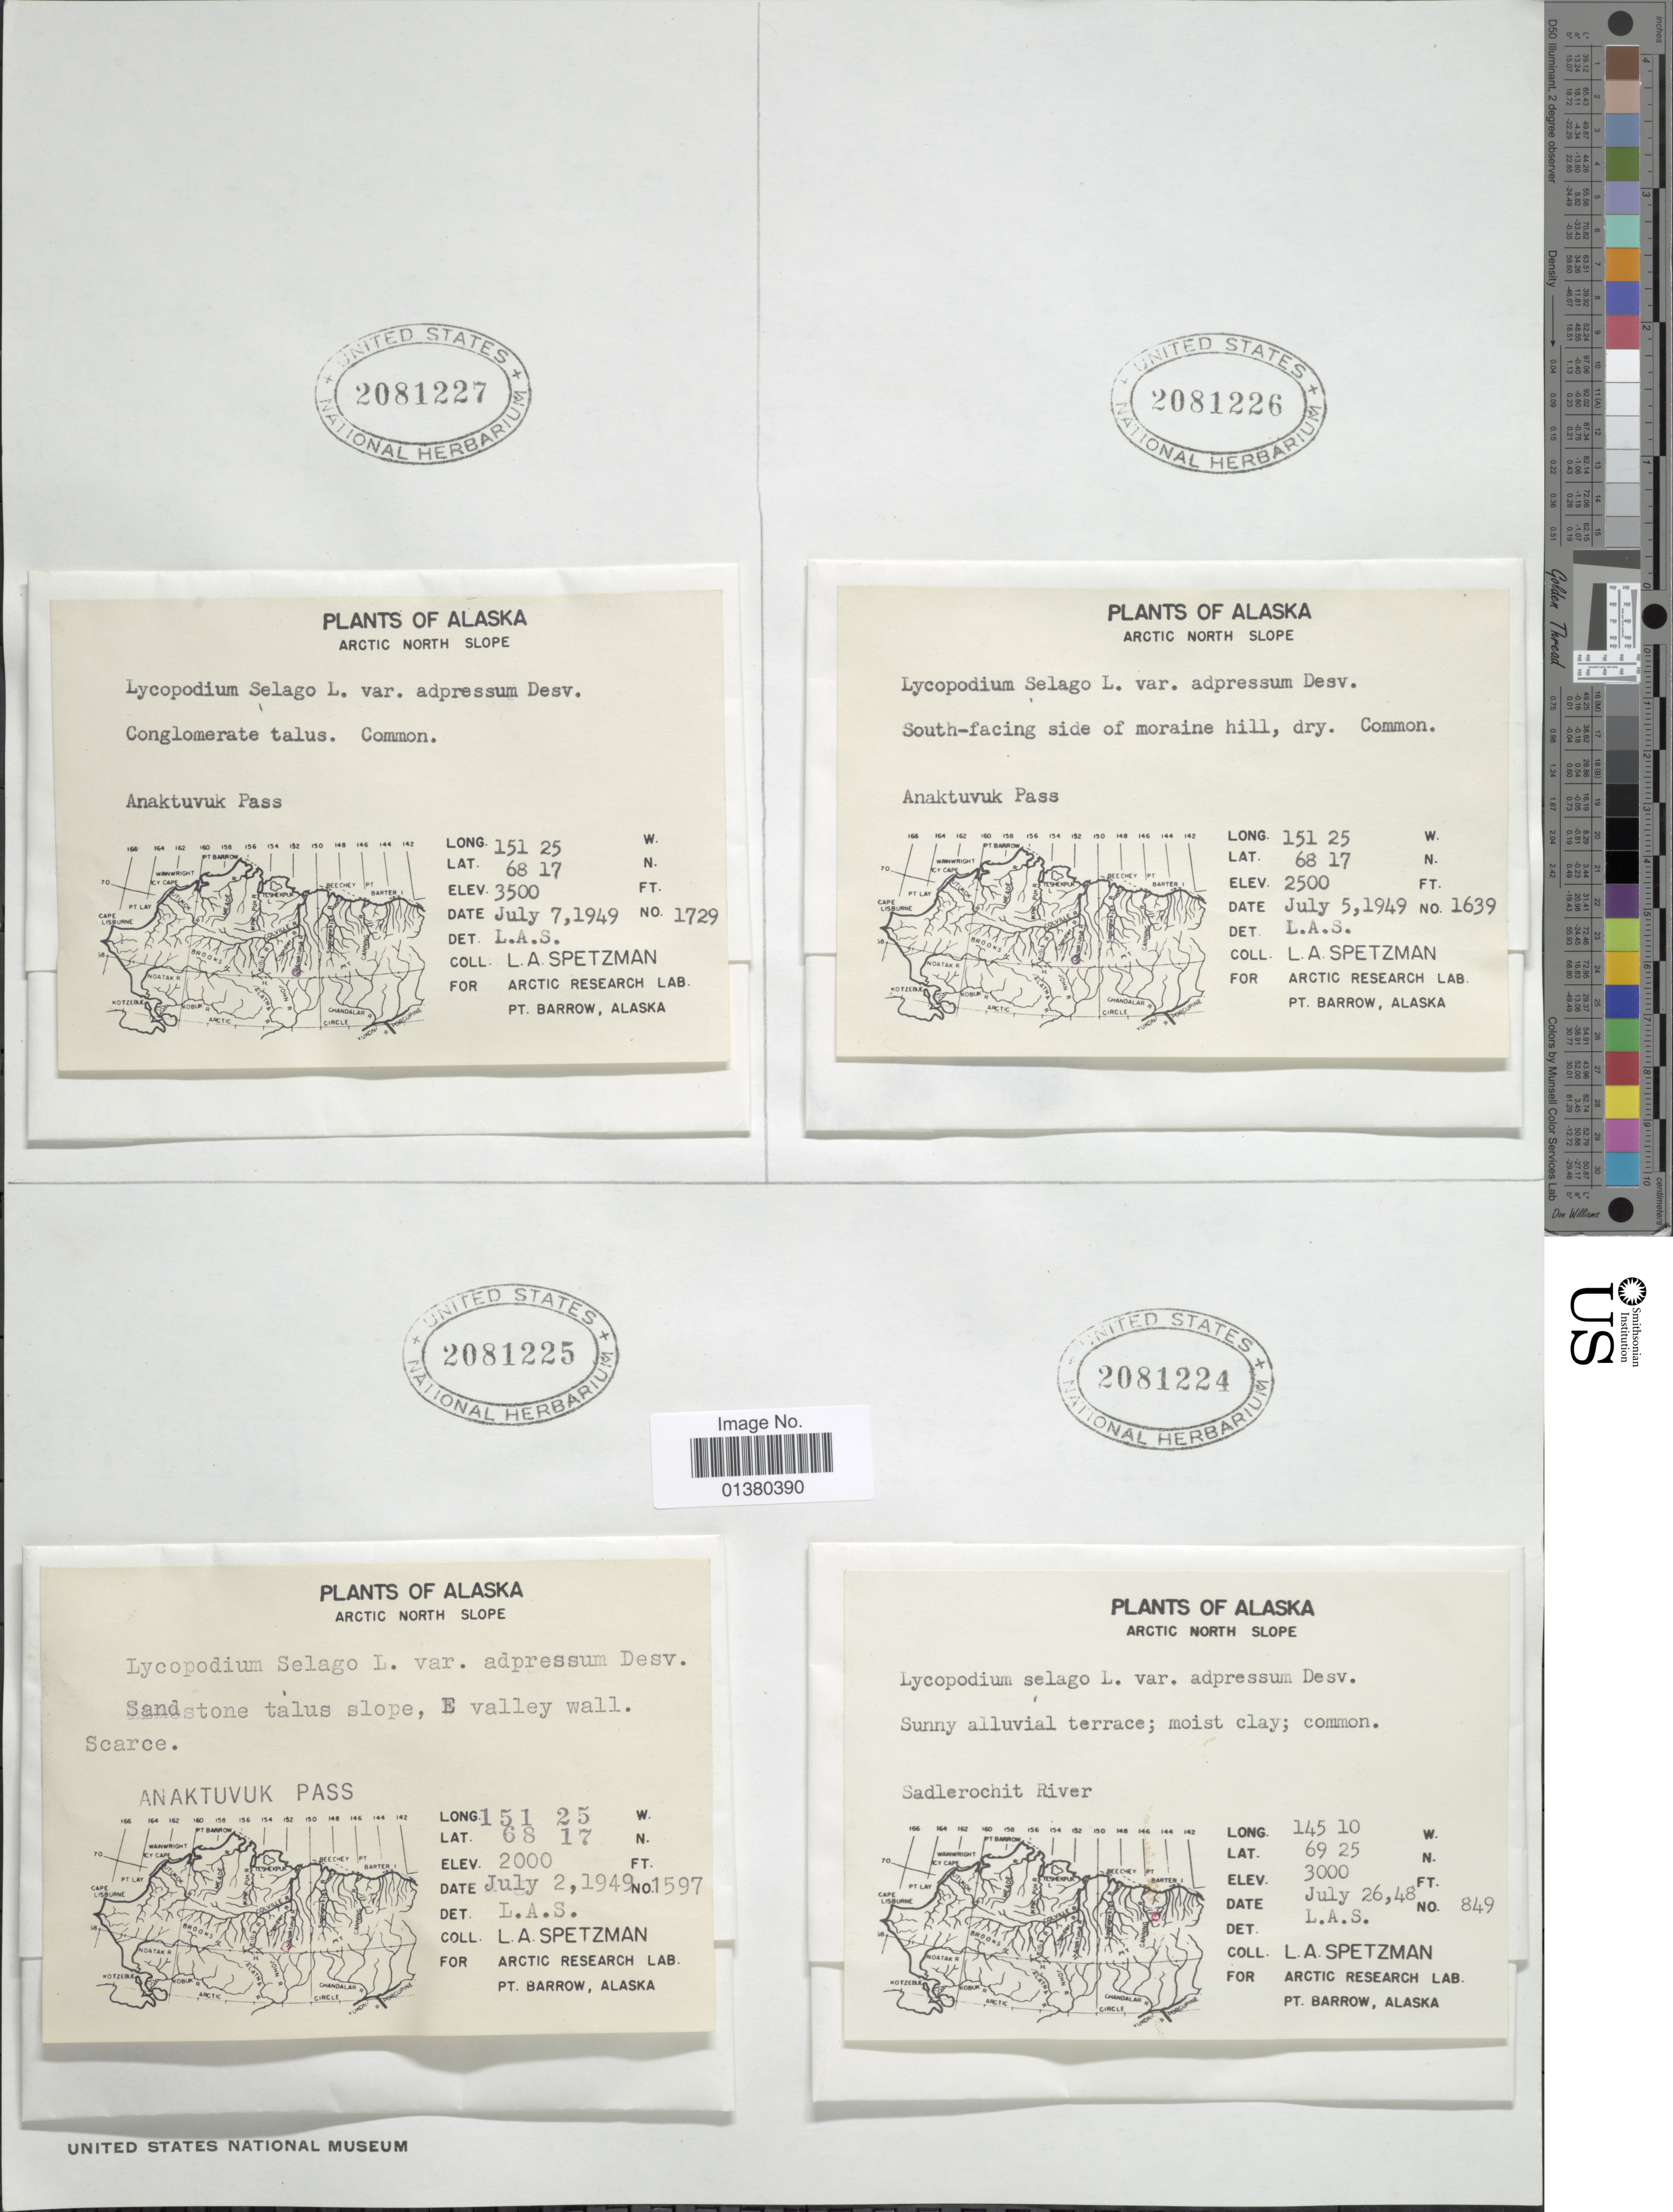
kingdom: Plantae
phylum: Tracheophyta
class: Lycopodiopsida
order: Lycopodiales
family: Lycopodiaceae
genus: Huperzia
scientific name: Huperzia selago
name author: (L.) Bernh. ex Schrank & Mart.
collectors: L. Spetzman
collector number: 1597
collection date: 1949-07-02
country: United States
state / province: Alaska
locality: Arctic North Slope, Sandstone talus slope, E valley wall, Anaktuvuk Pass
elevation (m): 610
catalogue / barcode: US 2081225